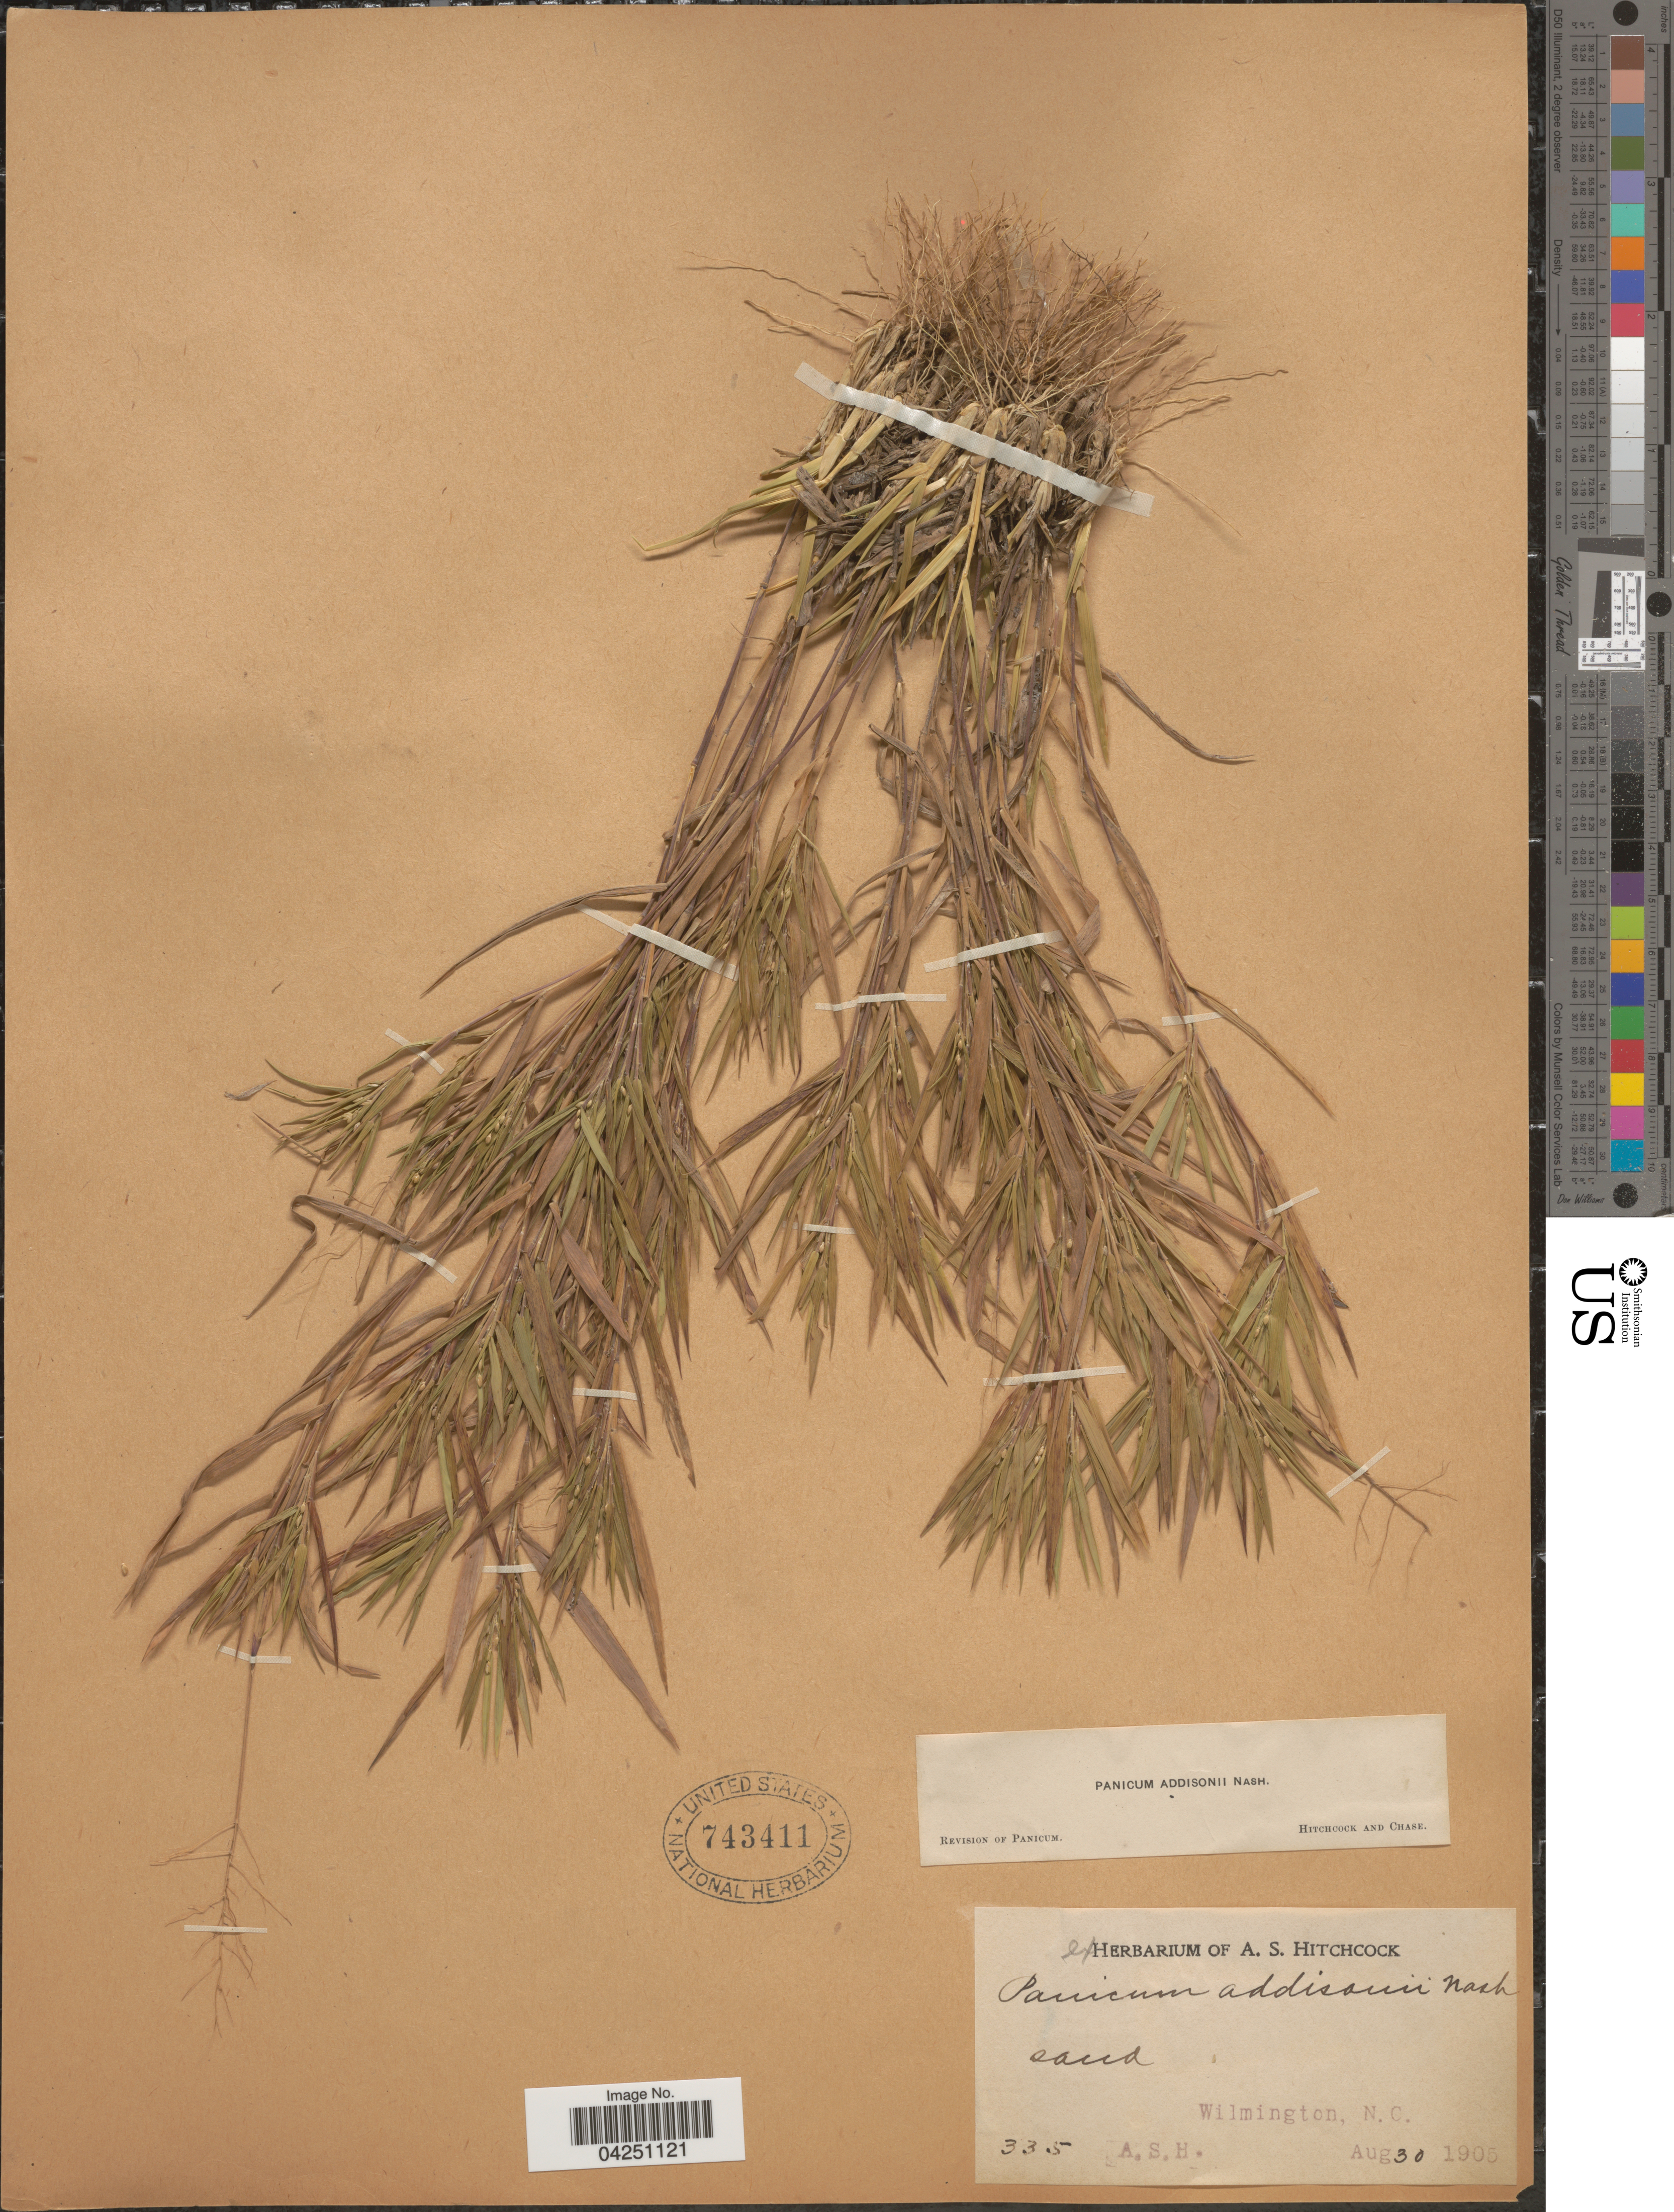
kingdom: Plantae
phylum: Tracheophyta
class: Liliopsida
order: Poales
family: Poaceae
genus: Dichanthelium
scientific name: Dichanthelium acuminatum var. acuminatum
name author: (Sw.) Gould & C.A. Clark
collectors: A. S. Hitchcock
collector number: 335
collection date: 1905-08-30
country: United States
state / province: North Carolina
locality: Wilmington.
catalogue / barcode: US 743411